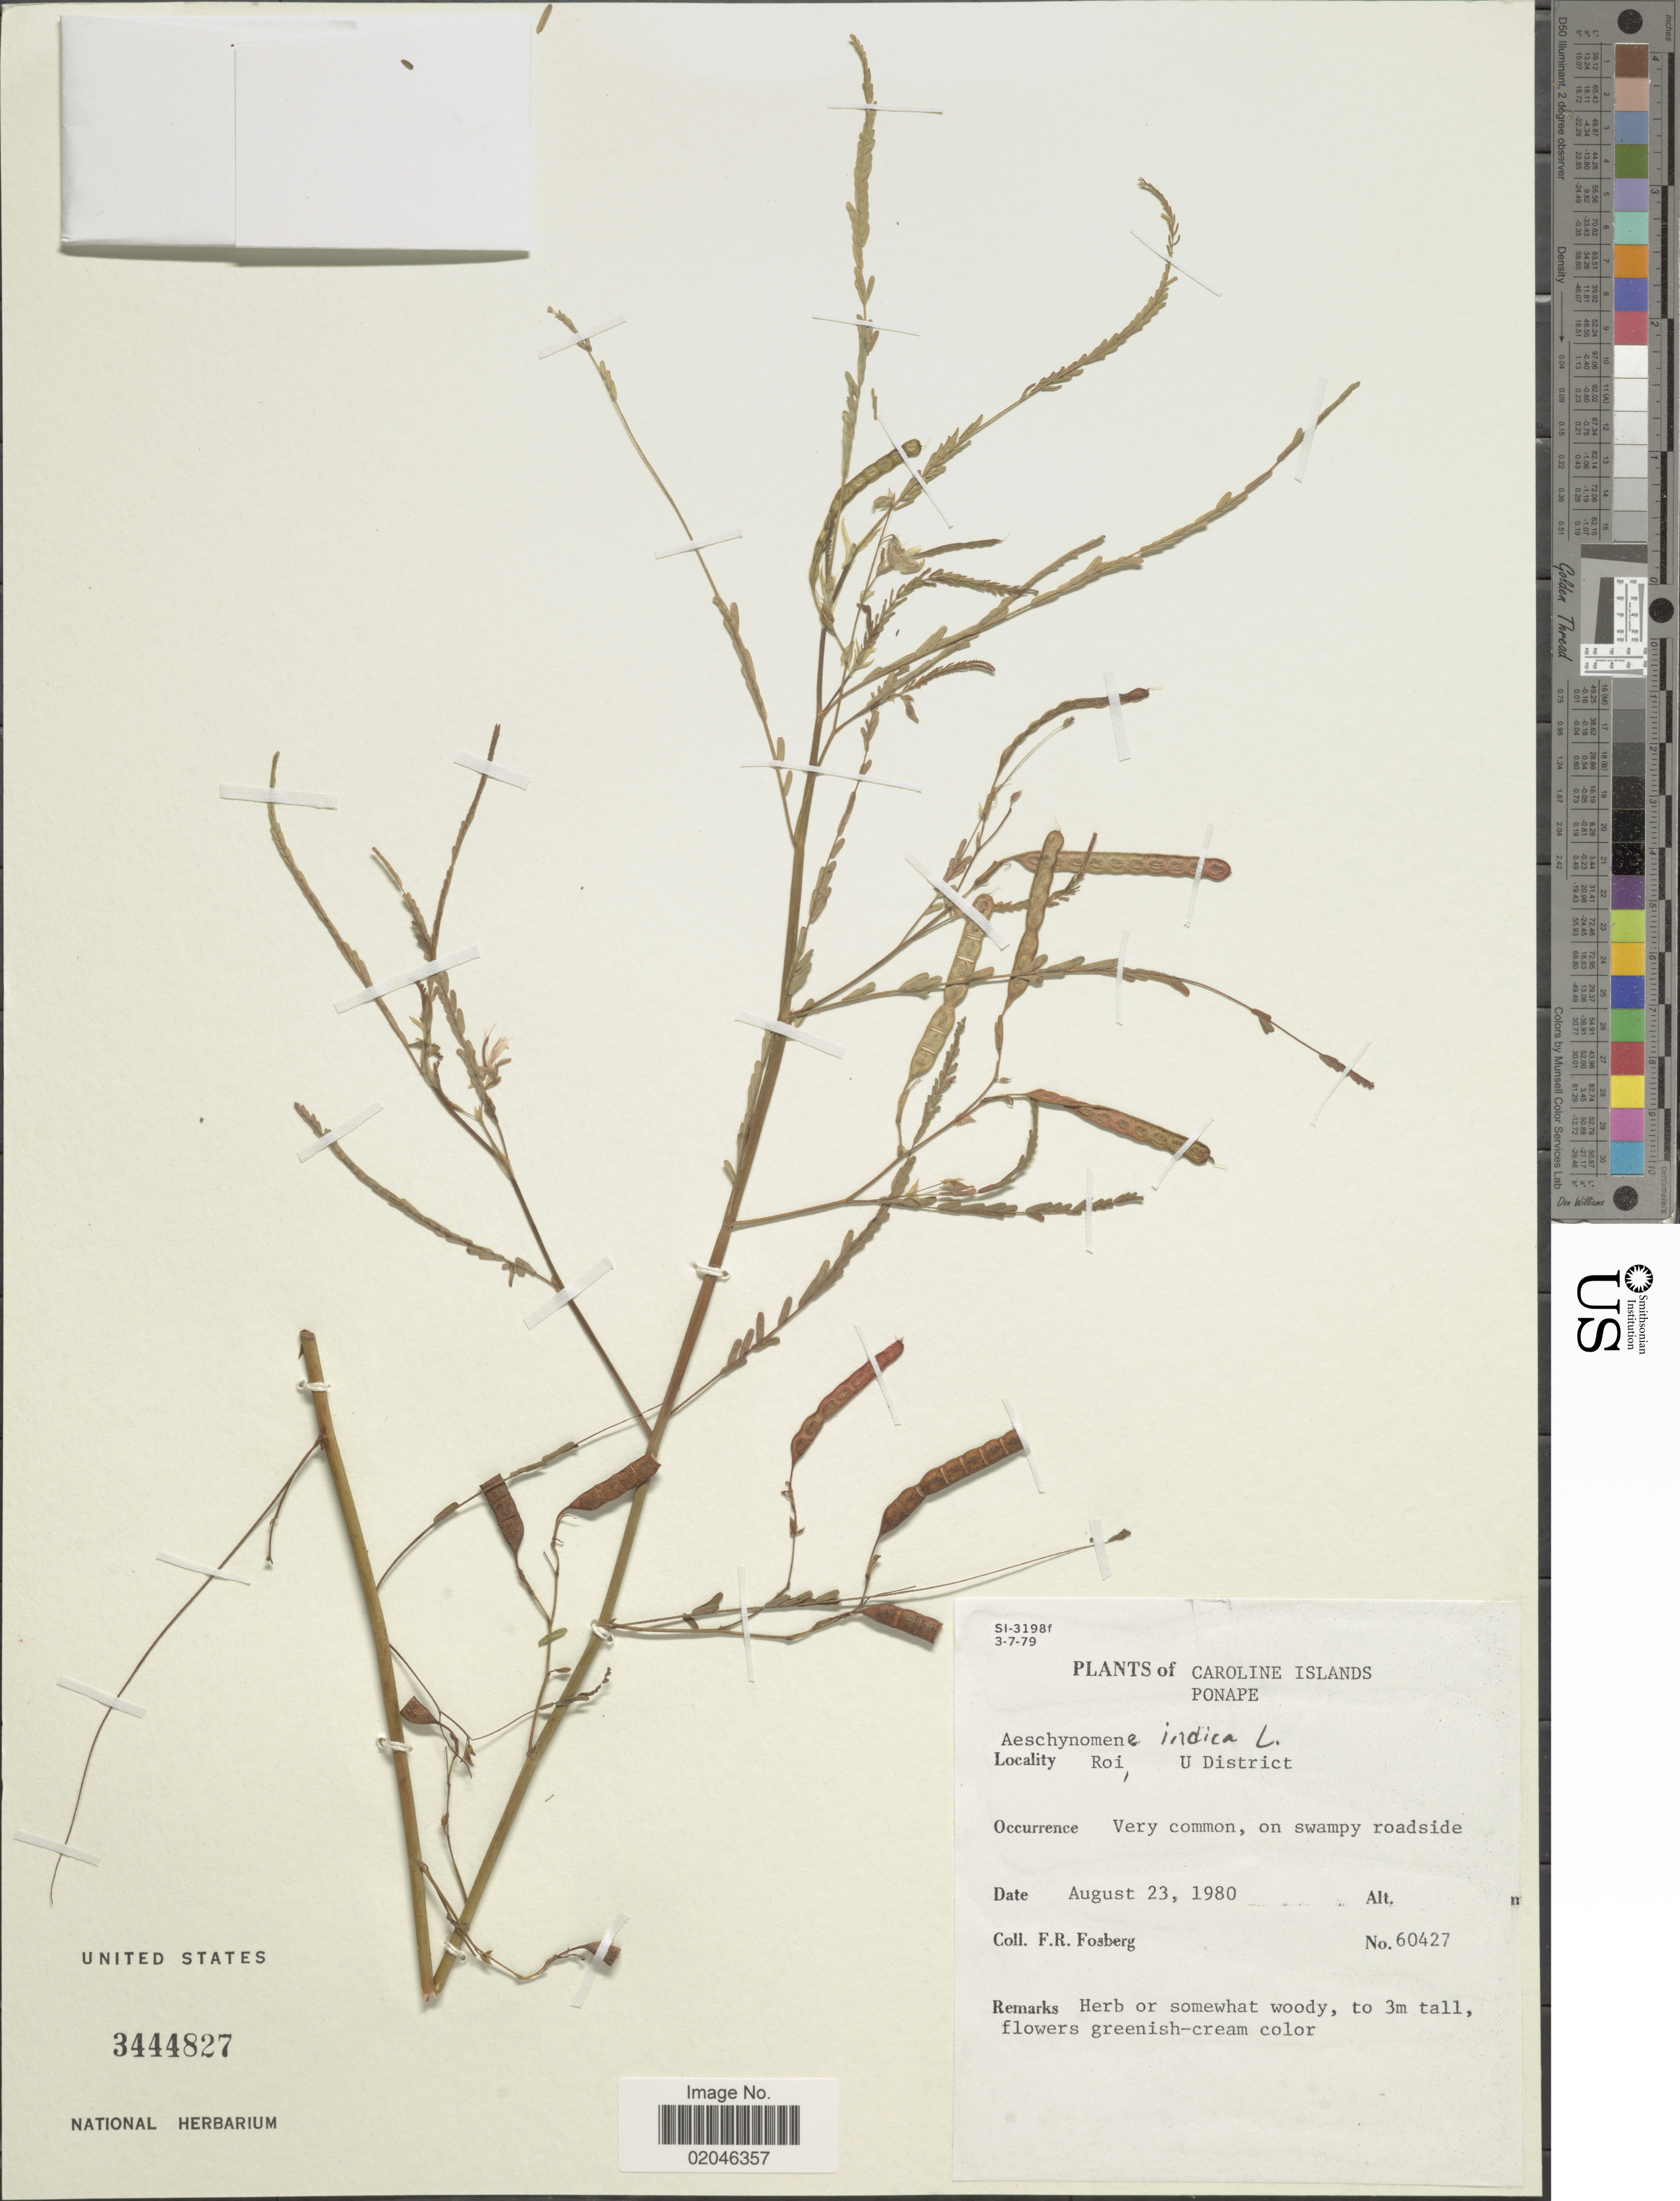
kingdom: Plantae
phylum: Tracheophyta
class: Magnoliopsida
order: Fabales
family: Fabaceae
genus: Aeschynomene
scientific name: Aeschynomene indica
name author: L.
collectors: F. R. Fosberg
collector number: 60427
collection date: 1980-08-23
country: Micronesia, Federated States of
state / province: Pohnpei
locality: Caroline Islands. Ponape. Roi, U District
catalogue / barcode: US 3444827